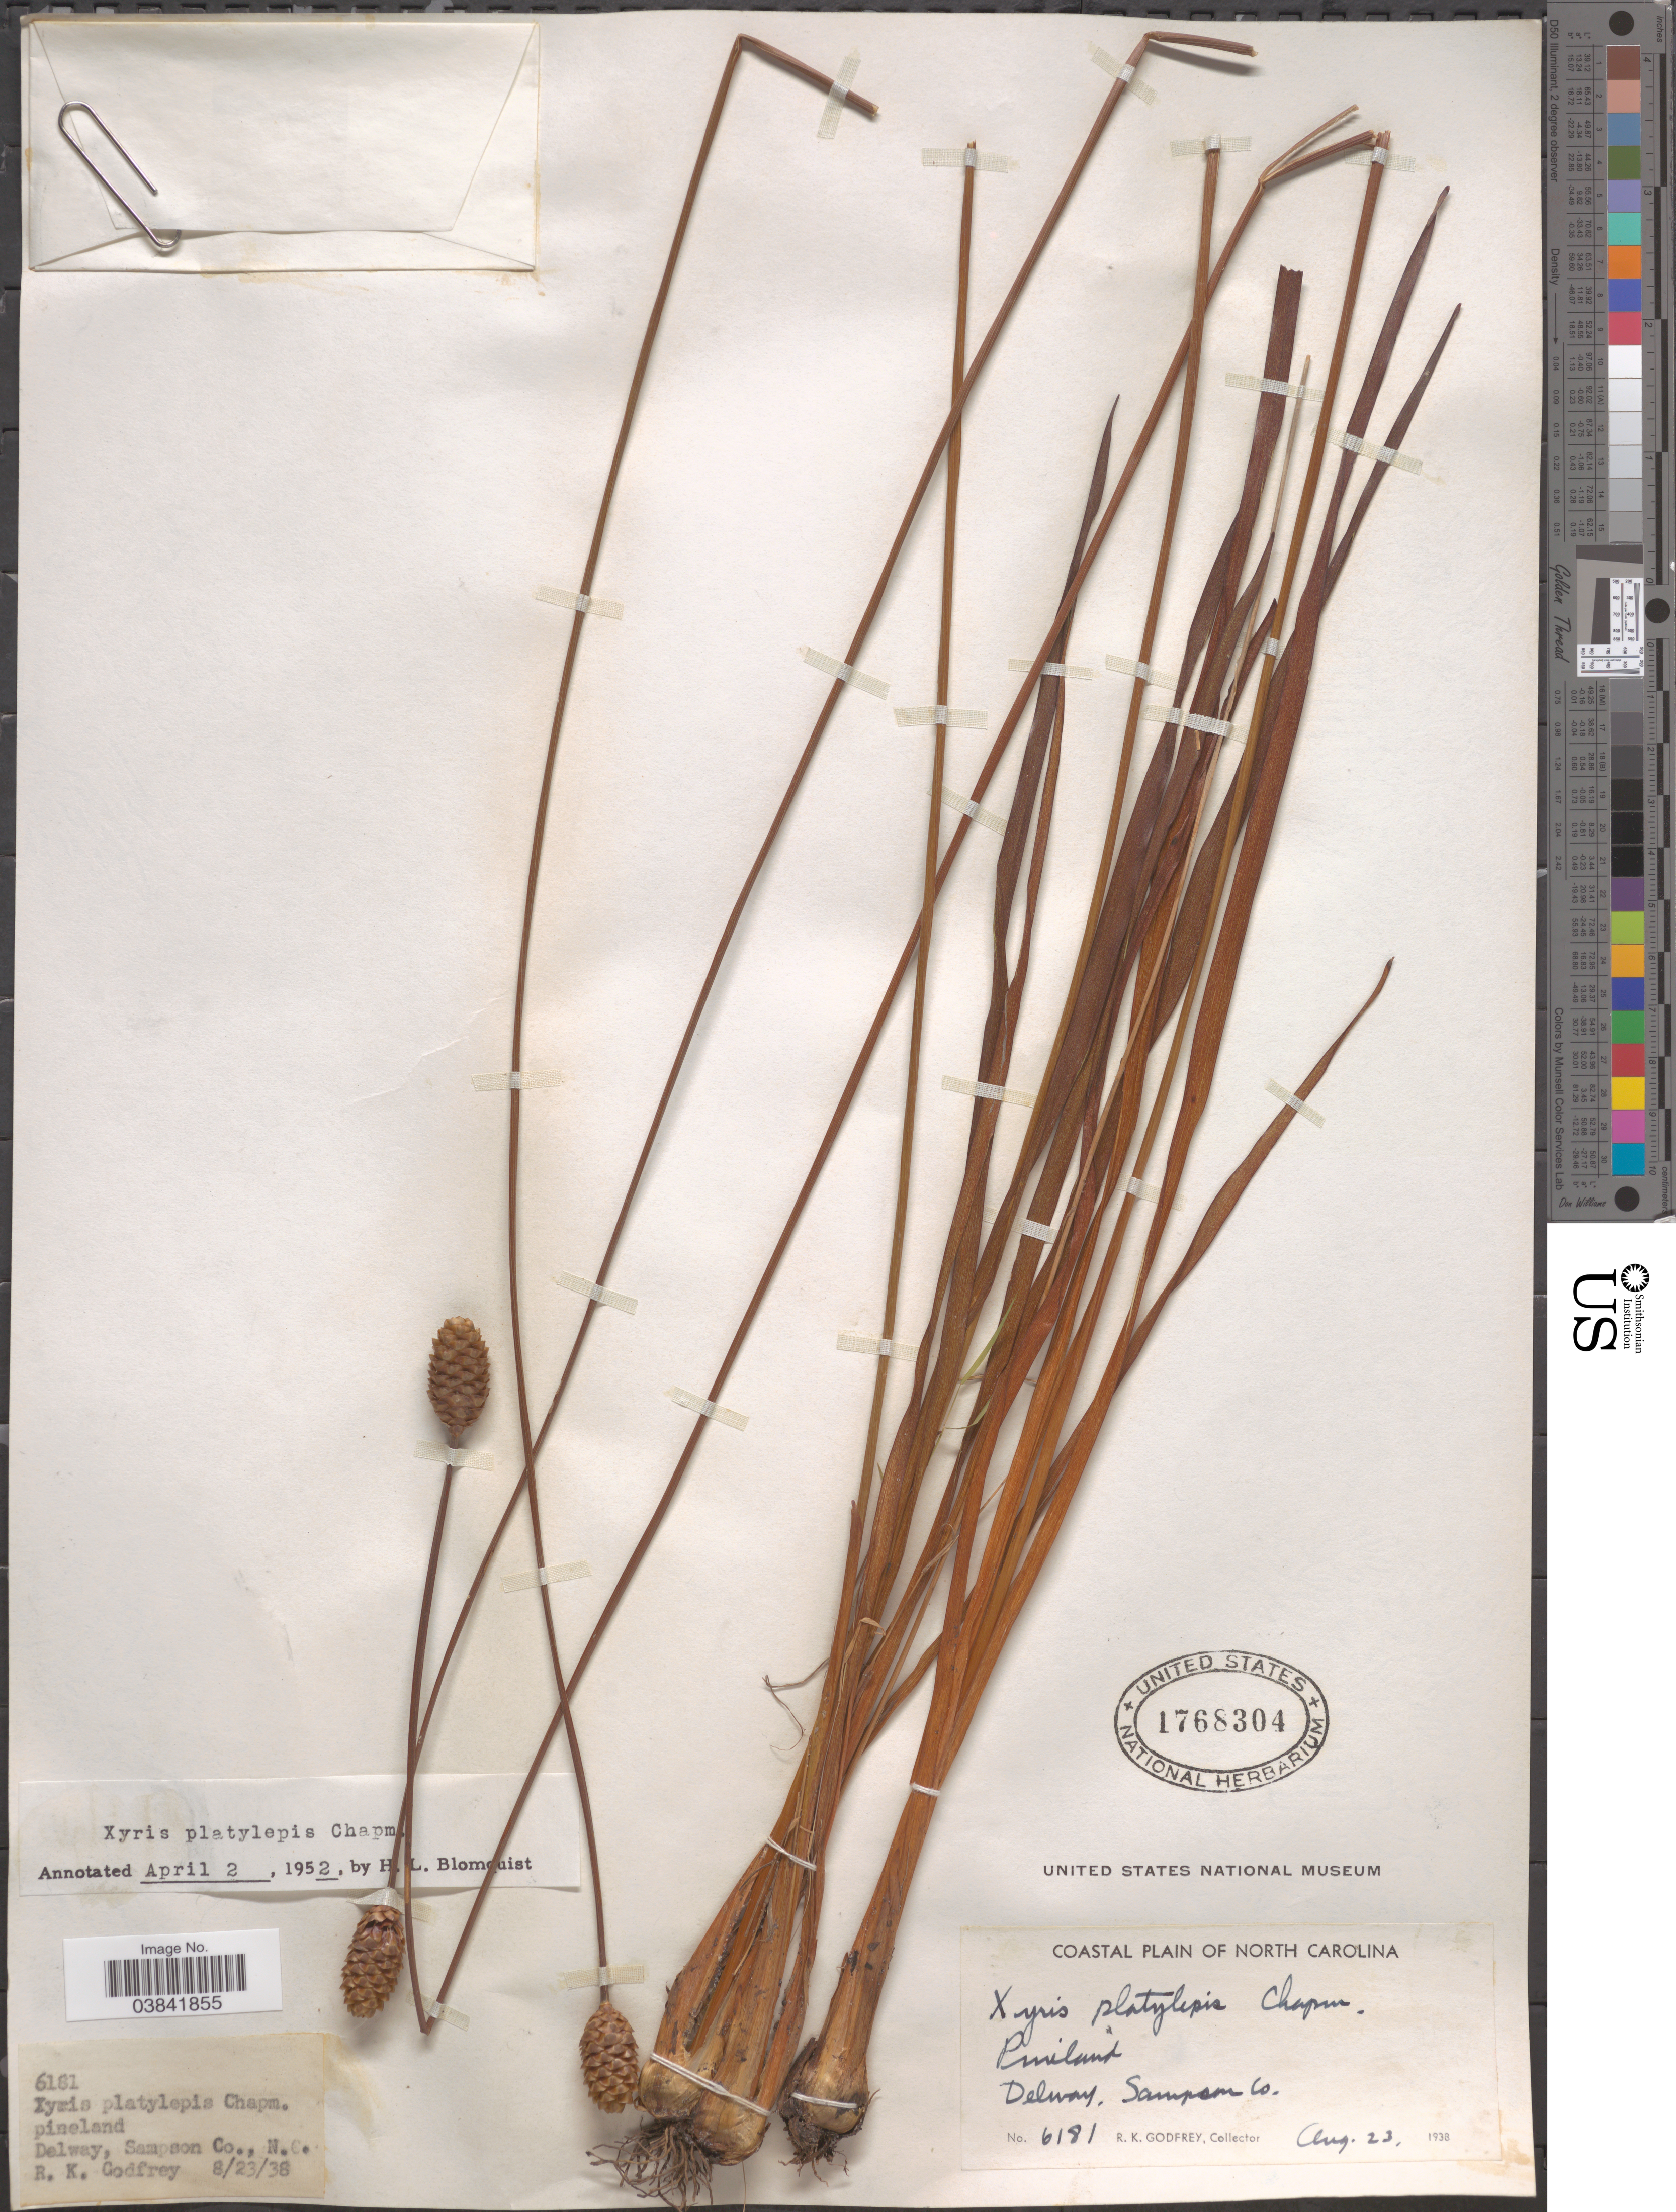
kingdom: Plantae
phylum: Tracheophyta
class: Liliopsida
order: Poales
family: Xyridaceae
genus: Xyris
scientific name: Xyris platylepis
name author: Chapm.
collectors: R. K. Godfrey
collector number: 6181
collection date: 1938-08-23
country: United States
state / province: North Carolina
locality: Coastal Plain of North Carolina. Pineland. Delway, Sampson Co.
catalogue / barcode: US 1768304